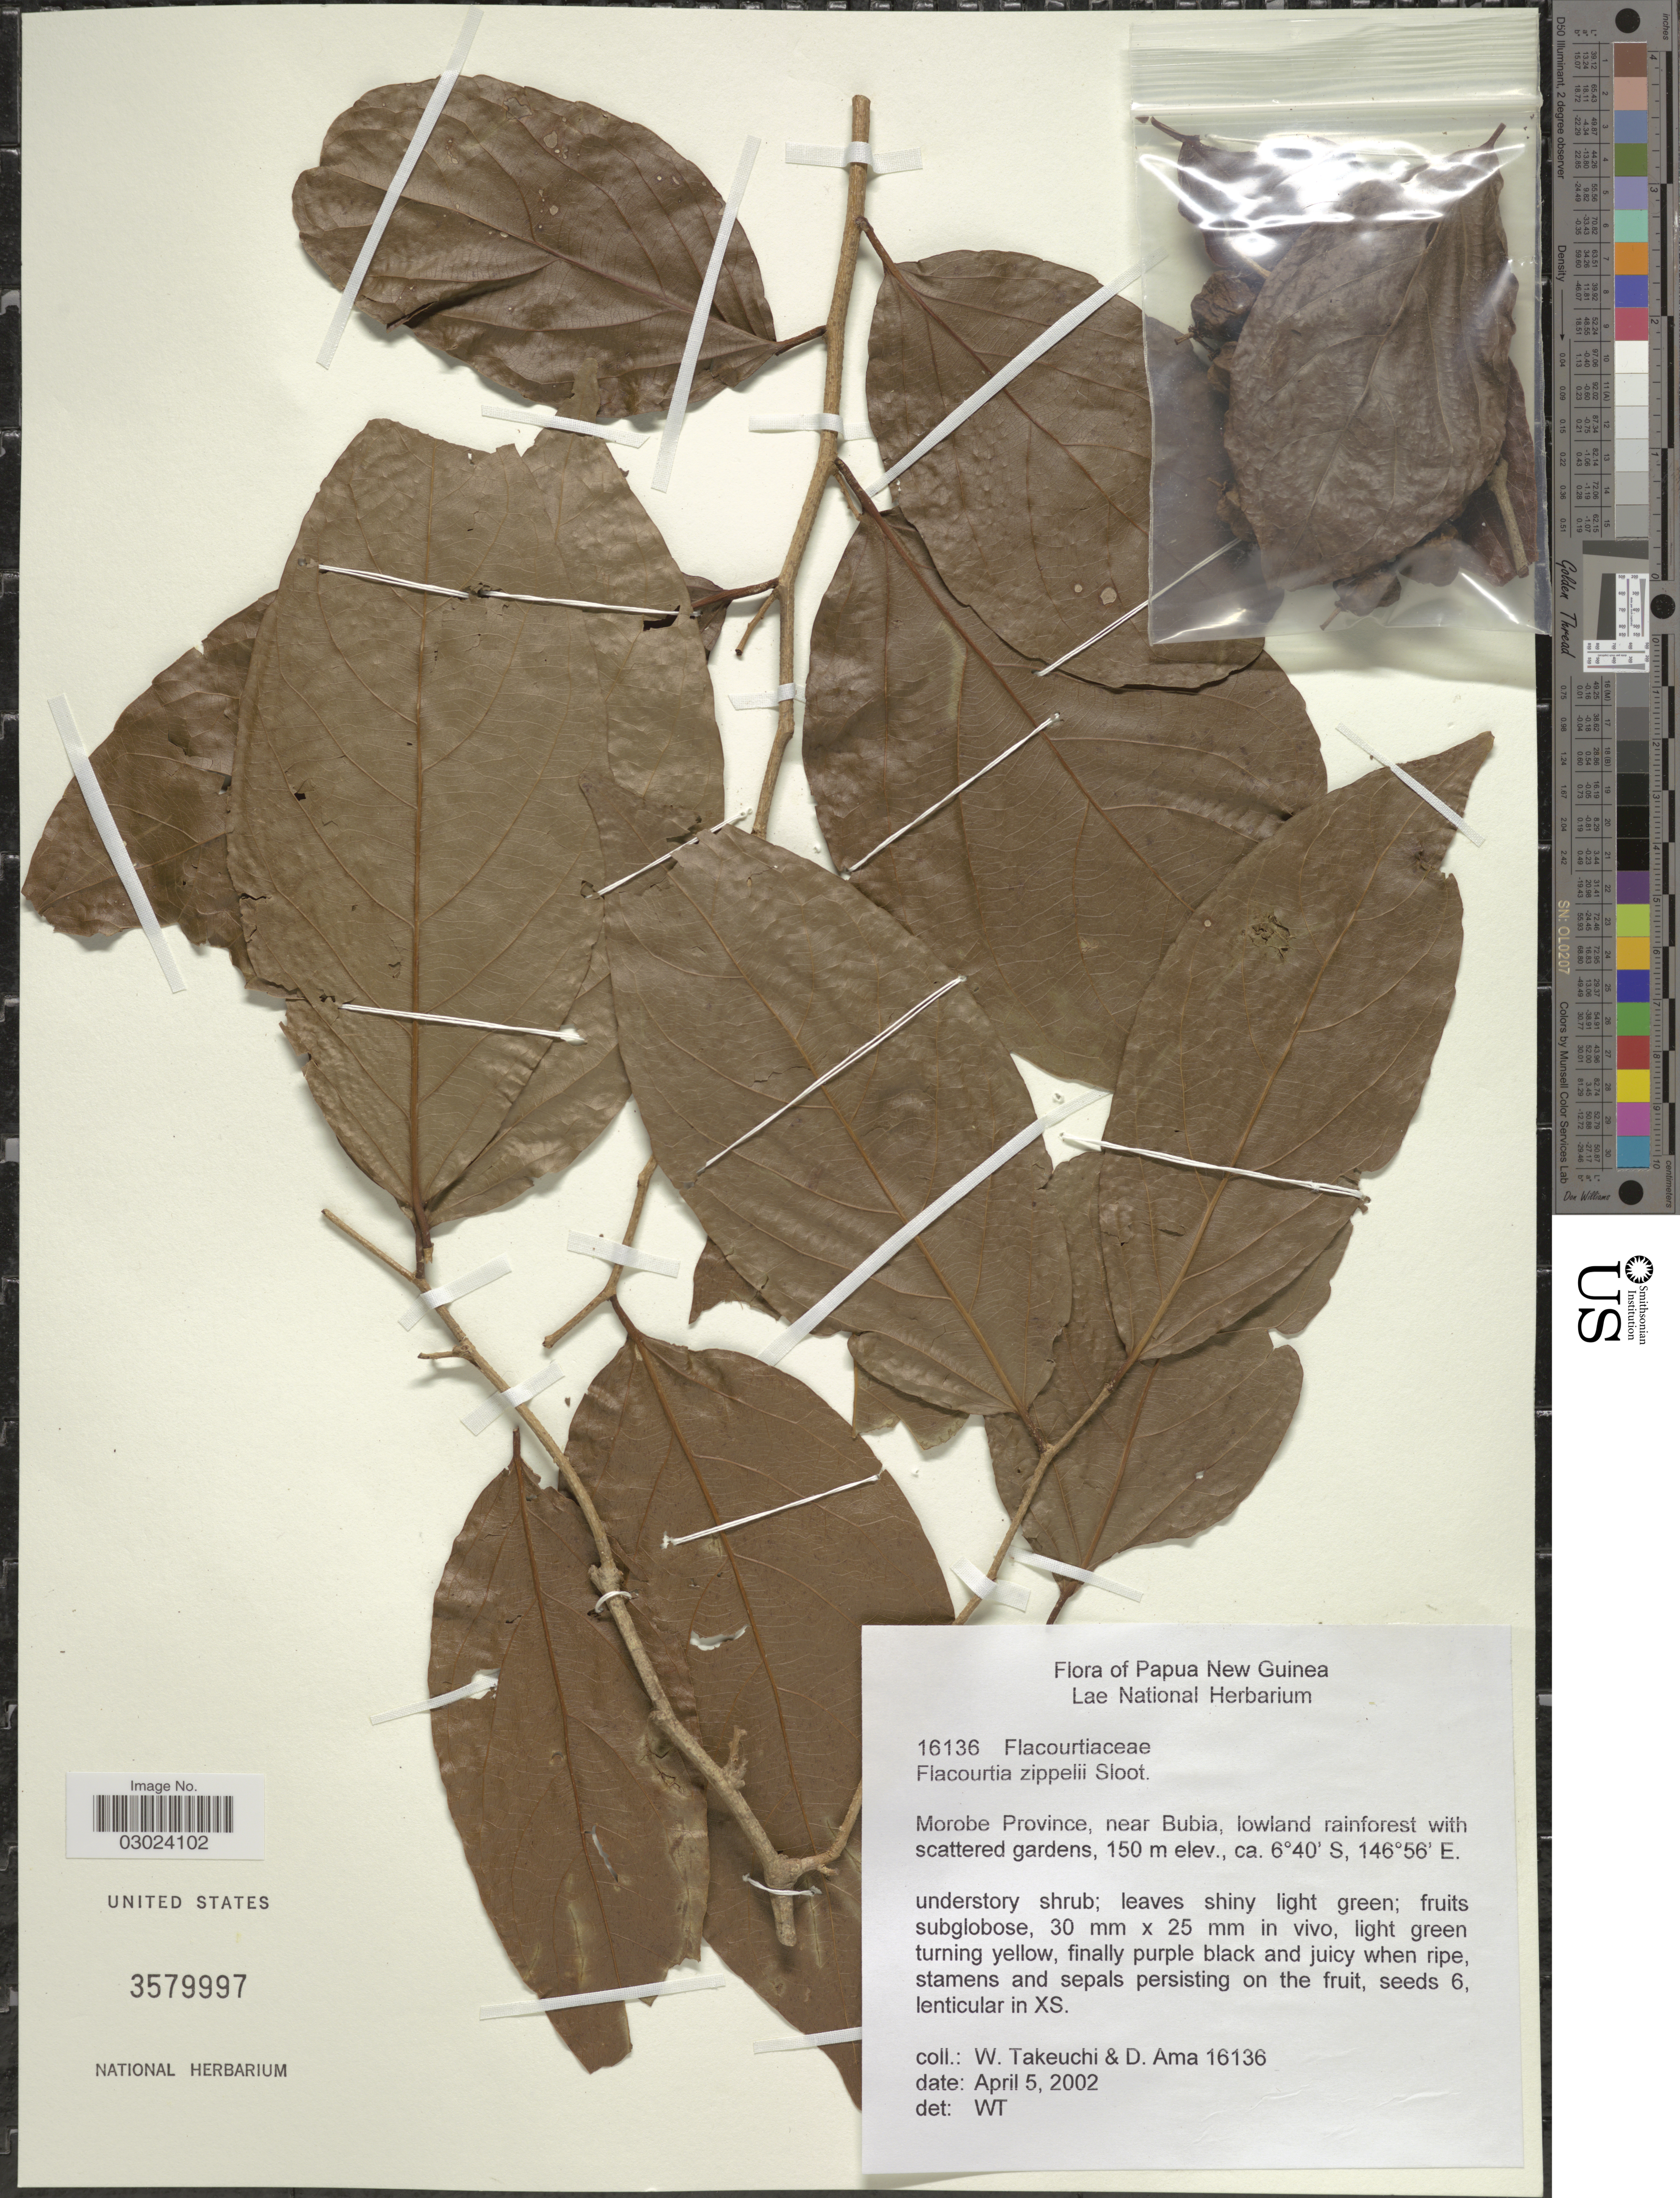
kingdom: Plantae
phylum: Tracheophyta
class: Magnoliopsida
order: Malpighiales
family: Salicaceae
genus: Flacourtia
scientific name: Flacourtia zippelii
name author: Slooten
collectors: W. Takeuchi & D. Ama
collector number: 16136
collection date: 2002-04-05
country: Papua New Guinea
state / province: Morobe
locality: Morobe Province, near Bubia, lowland rainforest with scattered gardens.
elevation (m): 150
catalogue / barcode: US 3579997